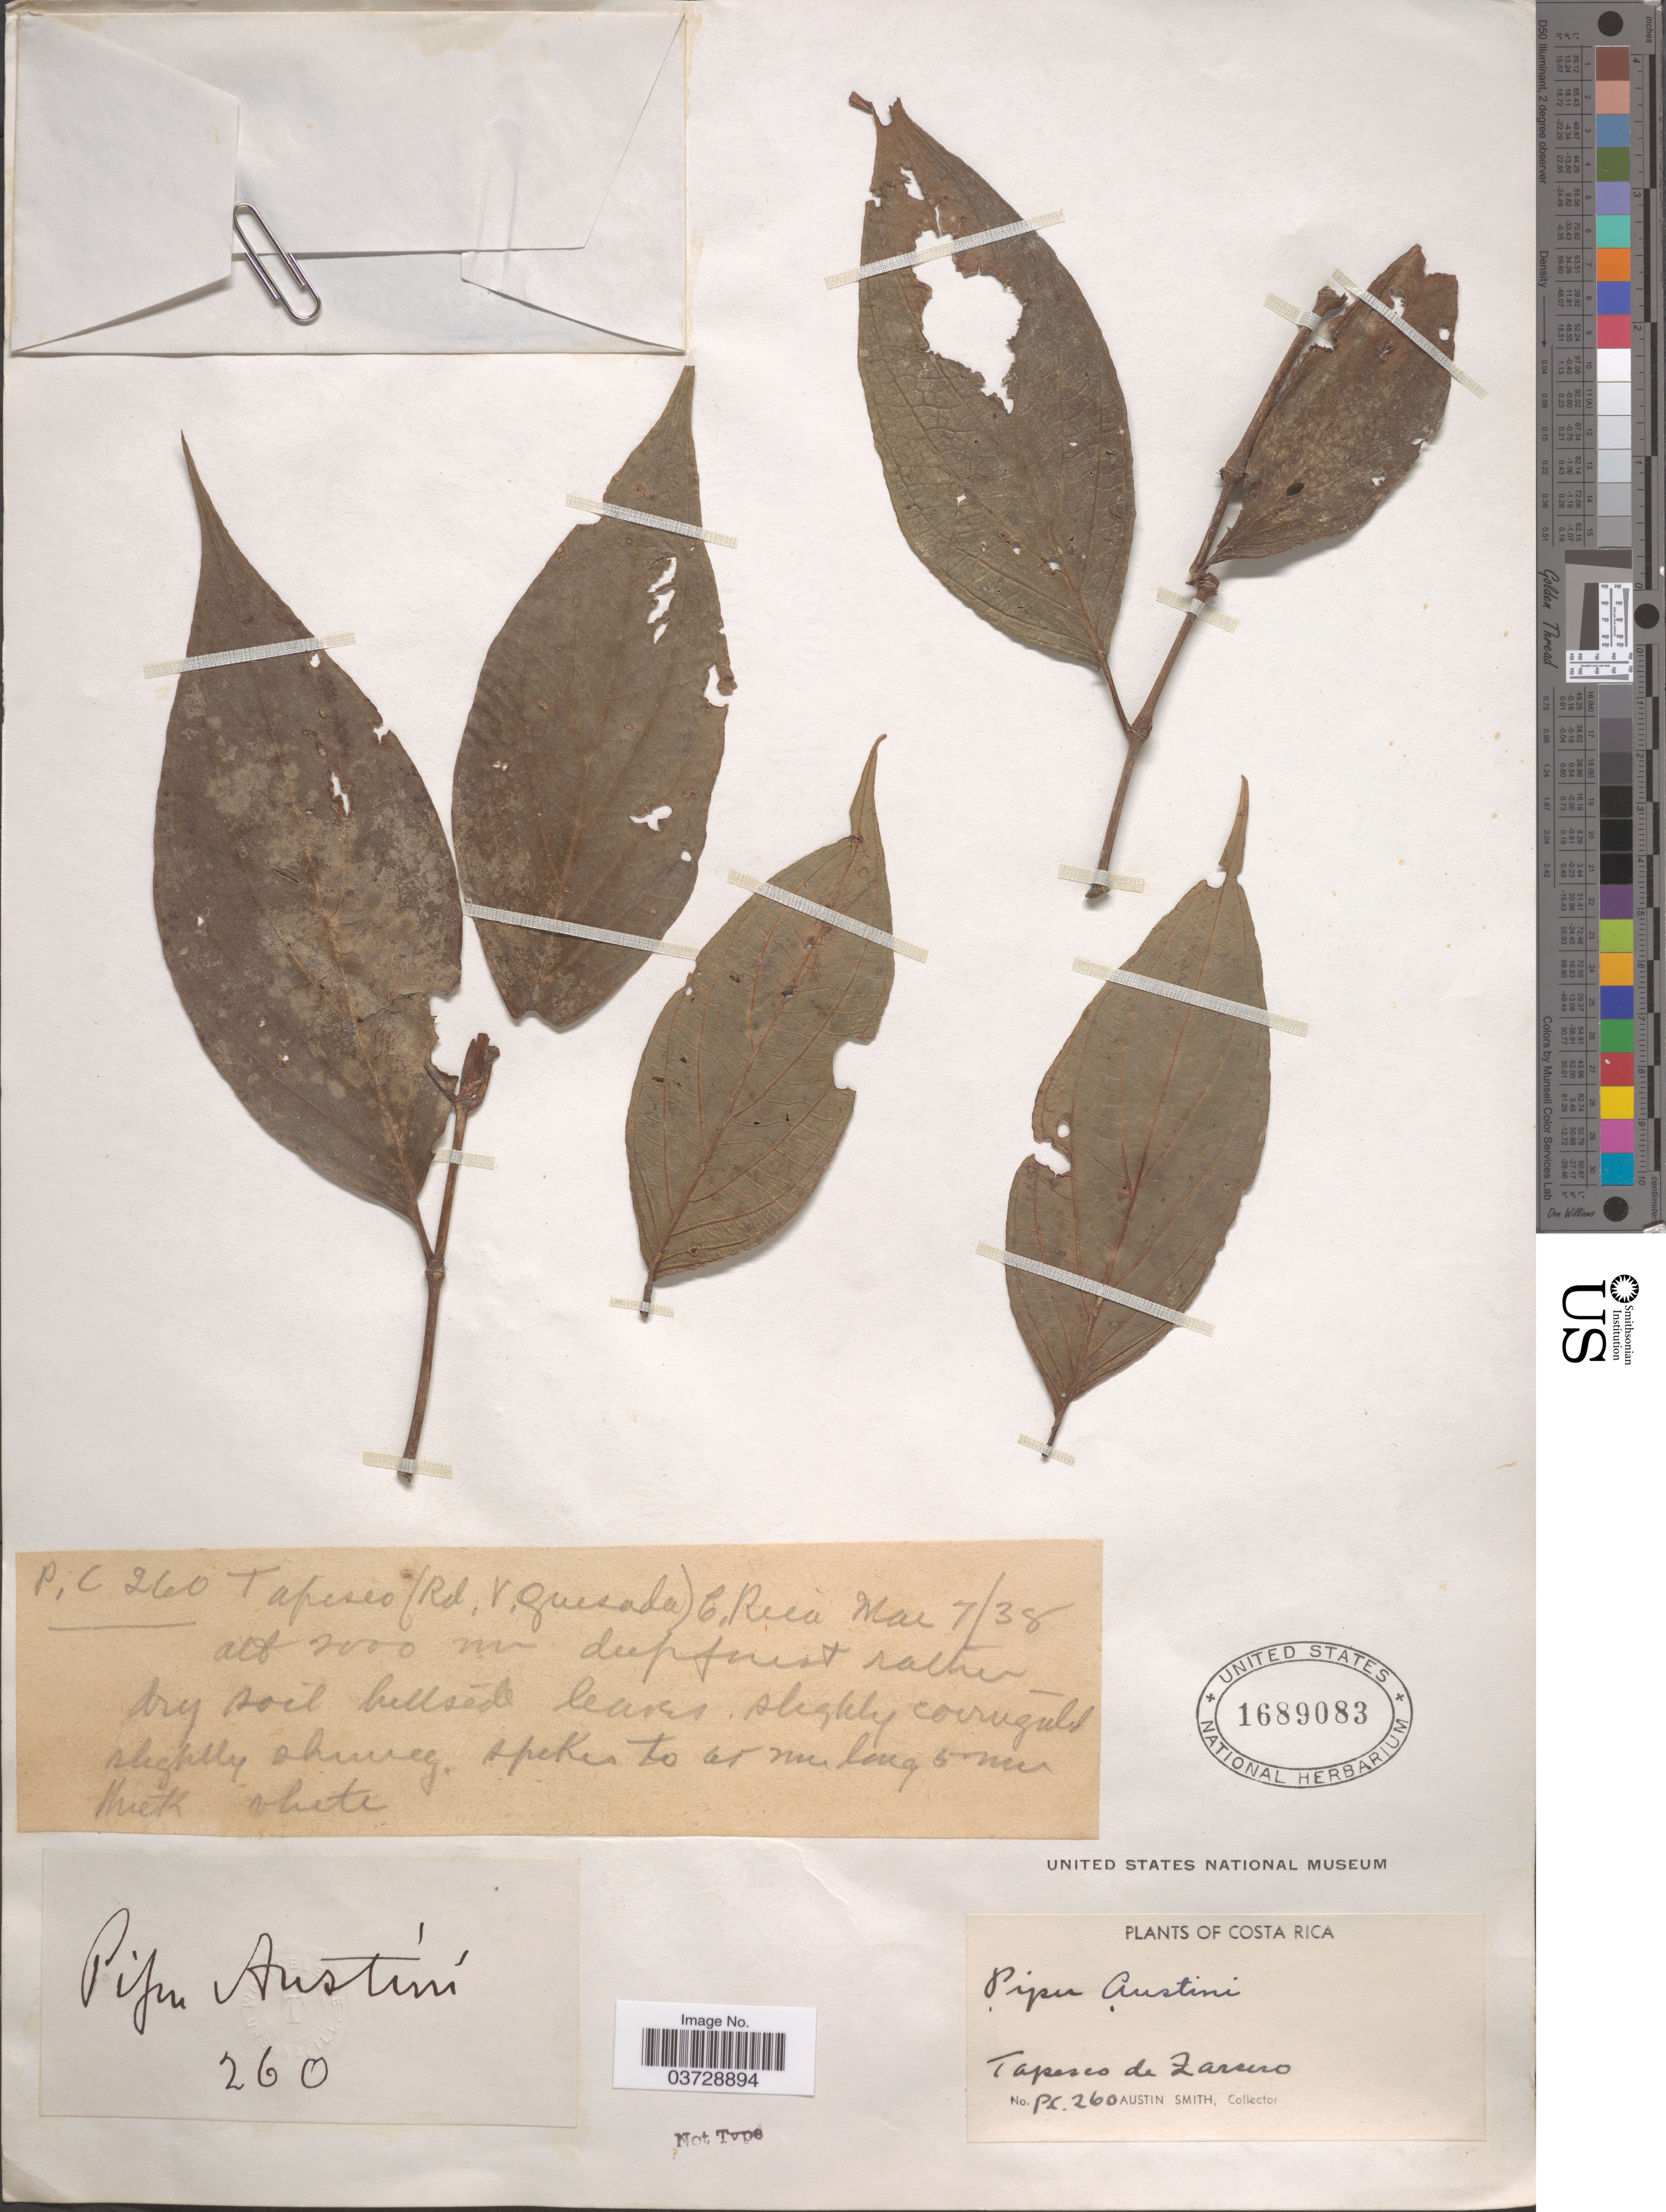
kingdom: Plantae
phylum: Tracheophyta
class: Magnoliopsida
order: Piperales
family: Piperaceae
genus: Piper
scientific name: Piper austini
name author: Trel.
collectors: Aust P. Smith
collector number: P.C.260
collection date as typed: Transcribed d/m/y: 7/3/38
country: Costa Rica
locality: Tapesco de Zarcero. Tapesco (Rd. V. Quesada) C. Rica.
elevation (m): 2000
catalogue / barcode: US 1689083